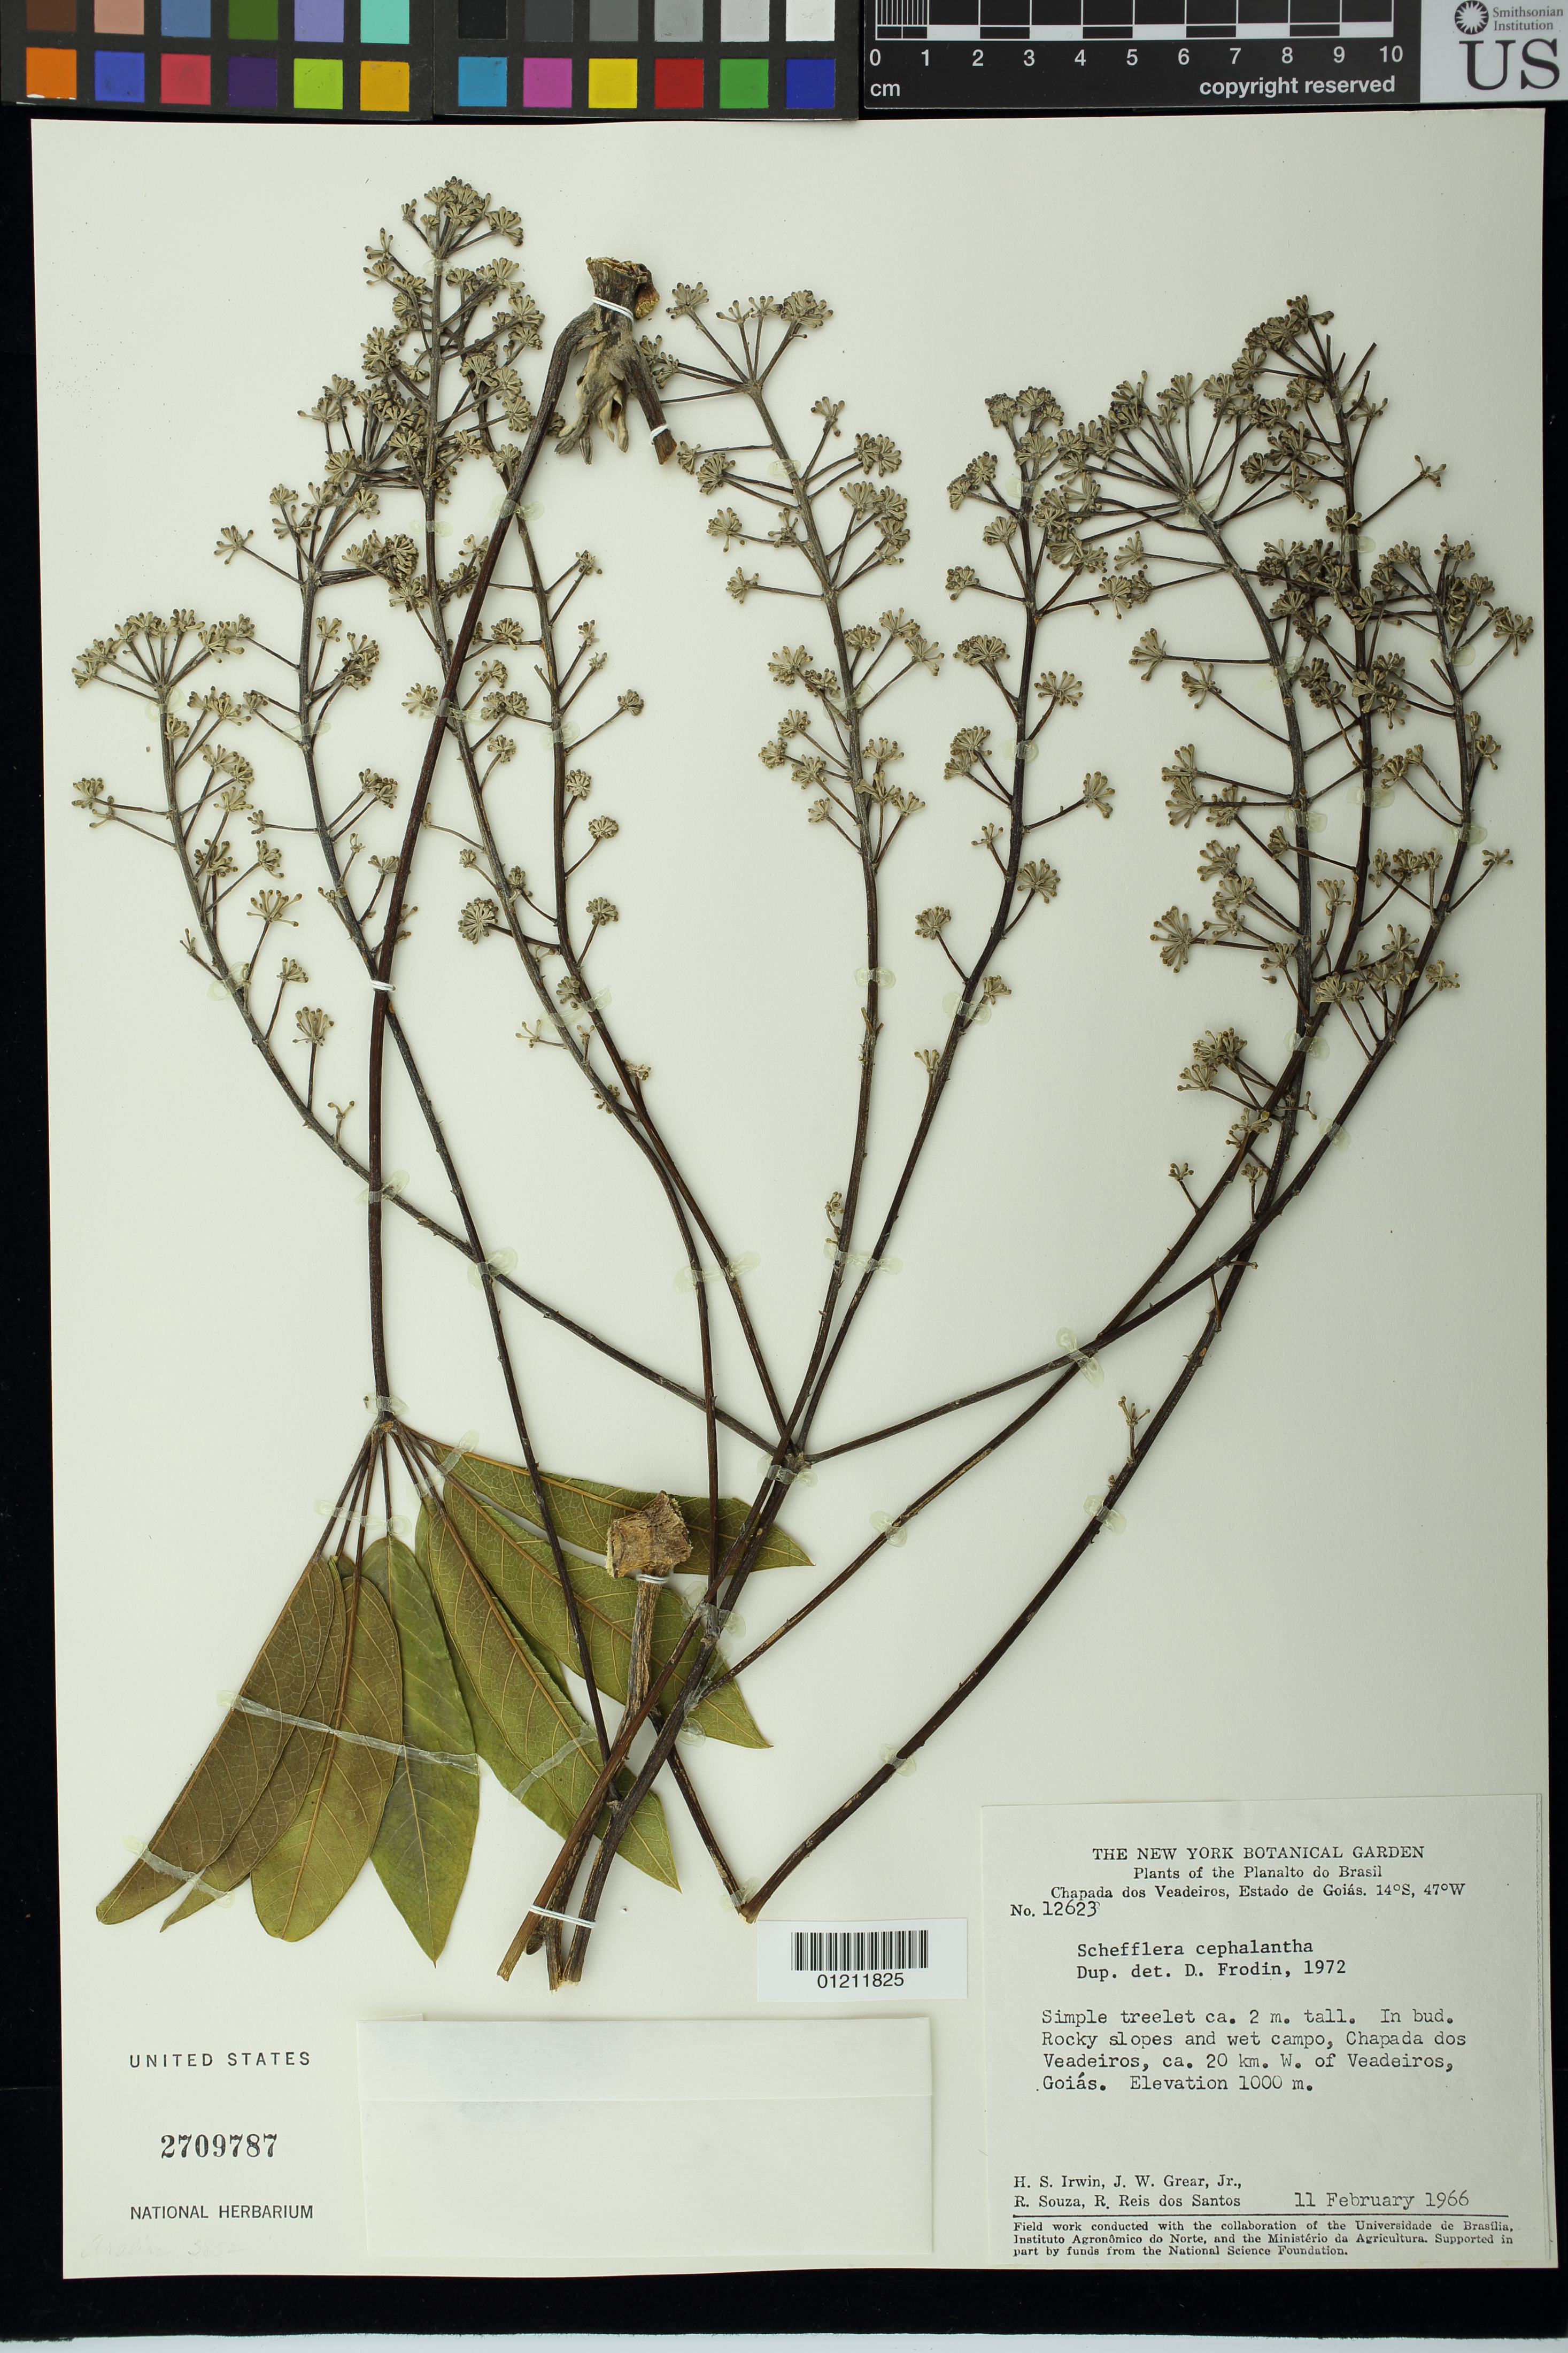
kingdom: Plantae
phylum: Tracheophyta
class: Magnoliopsida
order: Apiales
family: Araliaceae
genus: Schefflera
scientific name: Schefflera cephalantha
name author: (Harms) Frodin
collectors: H. Irwin, J. W. Grear, R. Souza & R. Reis dos Santos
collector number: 12623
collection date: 1966-02-11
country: Brazil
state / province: Goiás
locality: Rocky slopes and wet campo, Chapada dos Veadeiros, ca. 20 km. W. of Veadeiros, Goiás.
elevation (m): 1000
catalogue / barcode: US 2709787